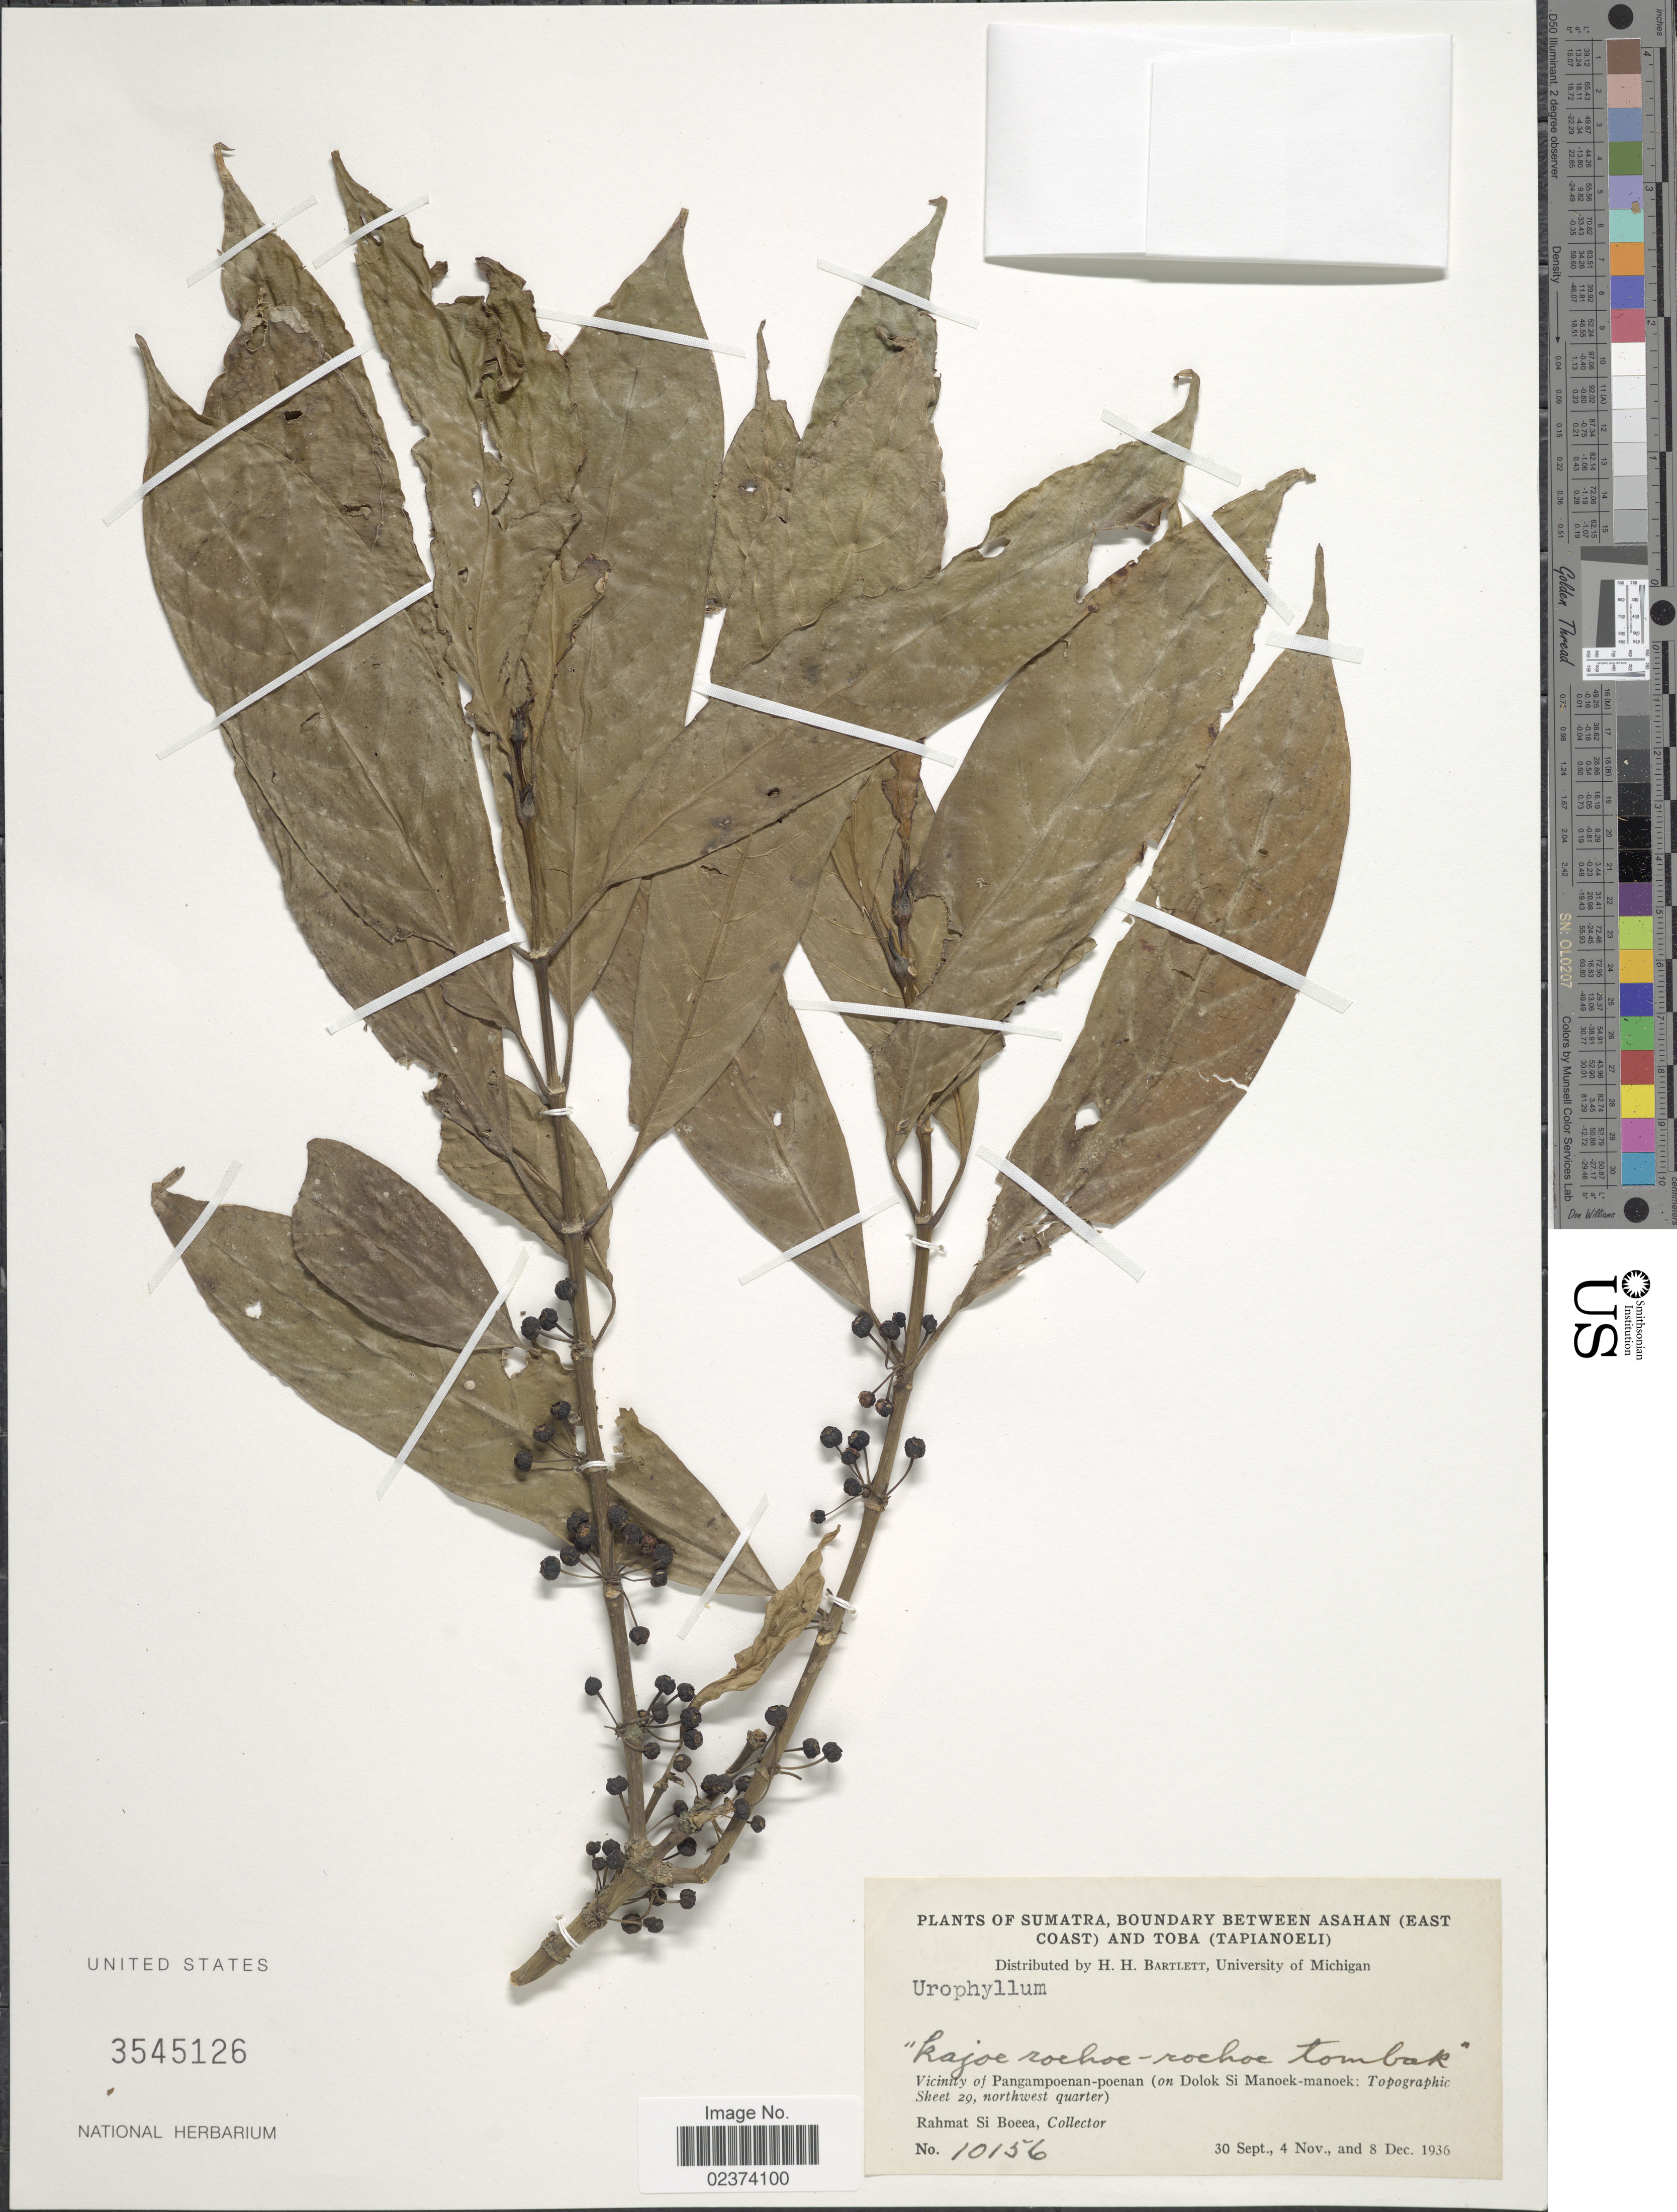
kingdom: Plantae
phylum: Tracheophyta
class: Magnoliopsida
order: Gentianales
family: Rubiaceae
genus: Urophyllum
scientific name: Urophyllum sp.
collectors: Rahmat Si Boeea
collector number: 10156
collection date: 1936-09-30/1936-12-08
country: Indonesia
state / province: Sumatra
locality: Boundary between Asahan (East Ciast) and Toba (Tapianoeli), Vicinity of Pangampoenan-poenan (on Dolok Si Manoek-manoek: Topographic Sheet 29, northwest quarter)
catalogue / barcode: US 3545126